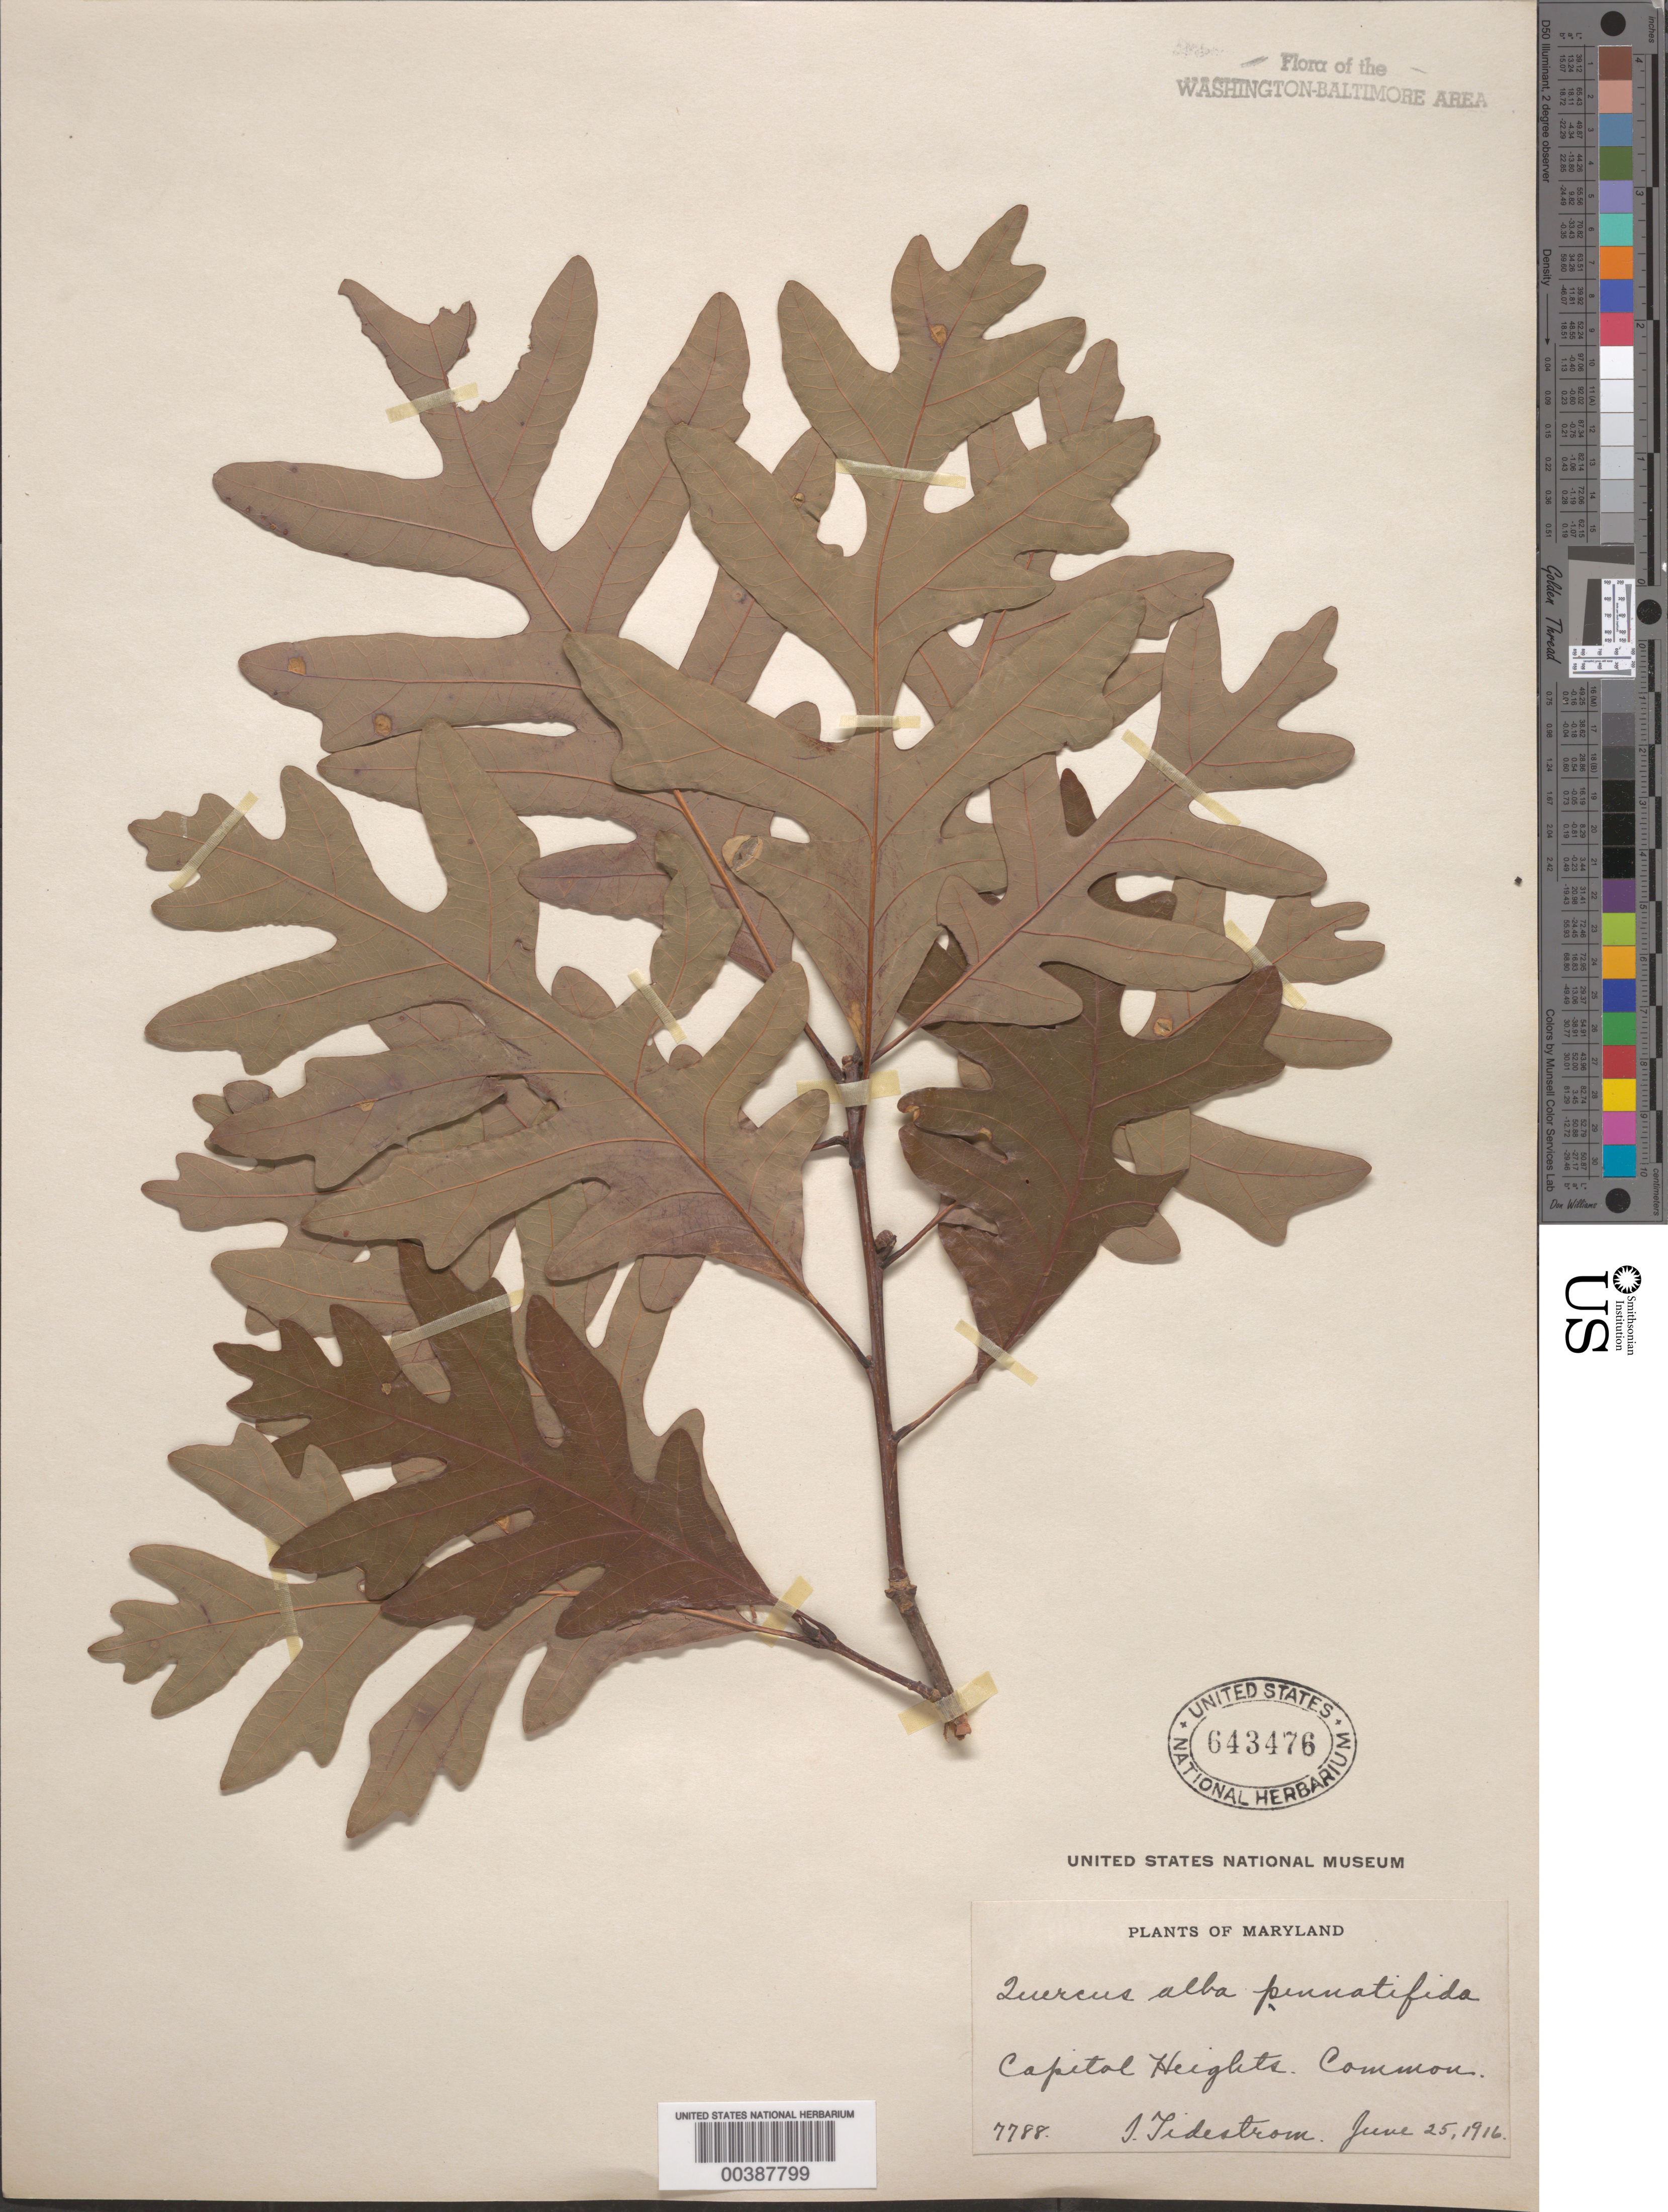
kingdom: Plantae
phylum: Tracheophyta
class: Magnoliopsida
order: Fagales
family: Fagaceae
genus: Quercus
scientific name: Quercus alba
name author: L.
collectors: I. F. Tidestrom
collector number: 7788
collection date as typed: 25 Jun 1916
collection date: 1916-06-25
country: United States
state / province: District of Columbia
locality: Congress Heights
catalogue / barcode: US 643476